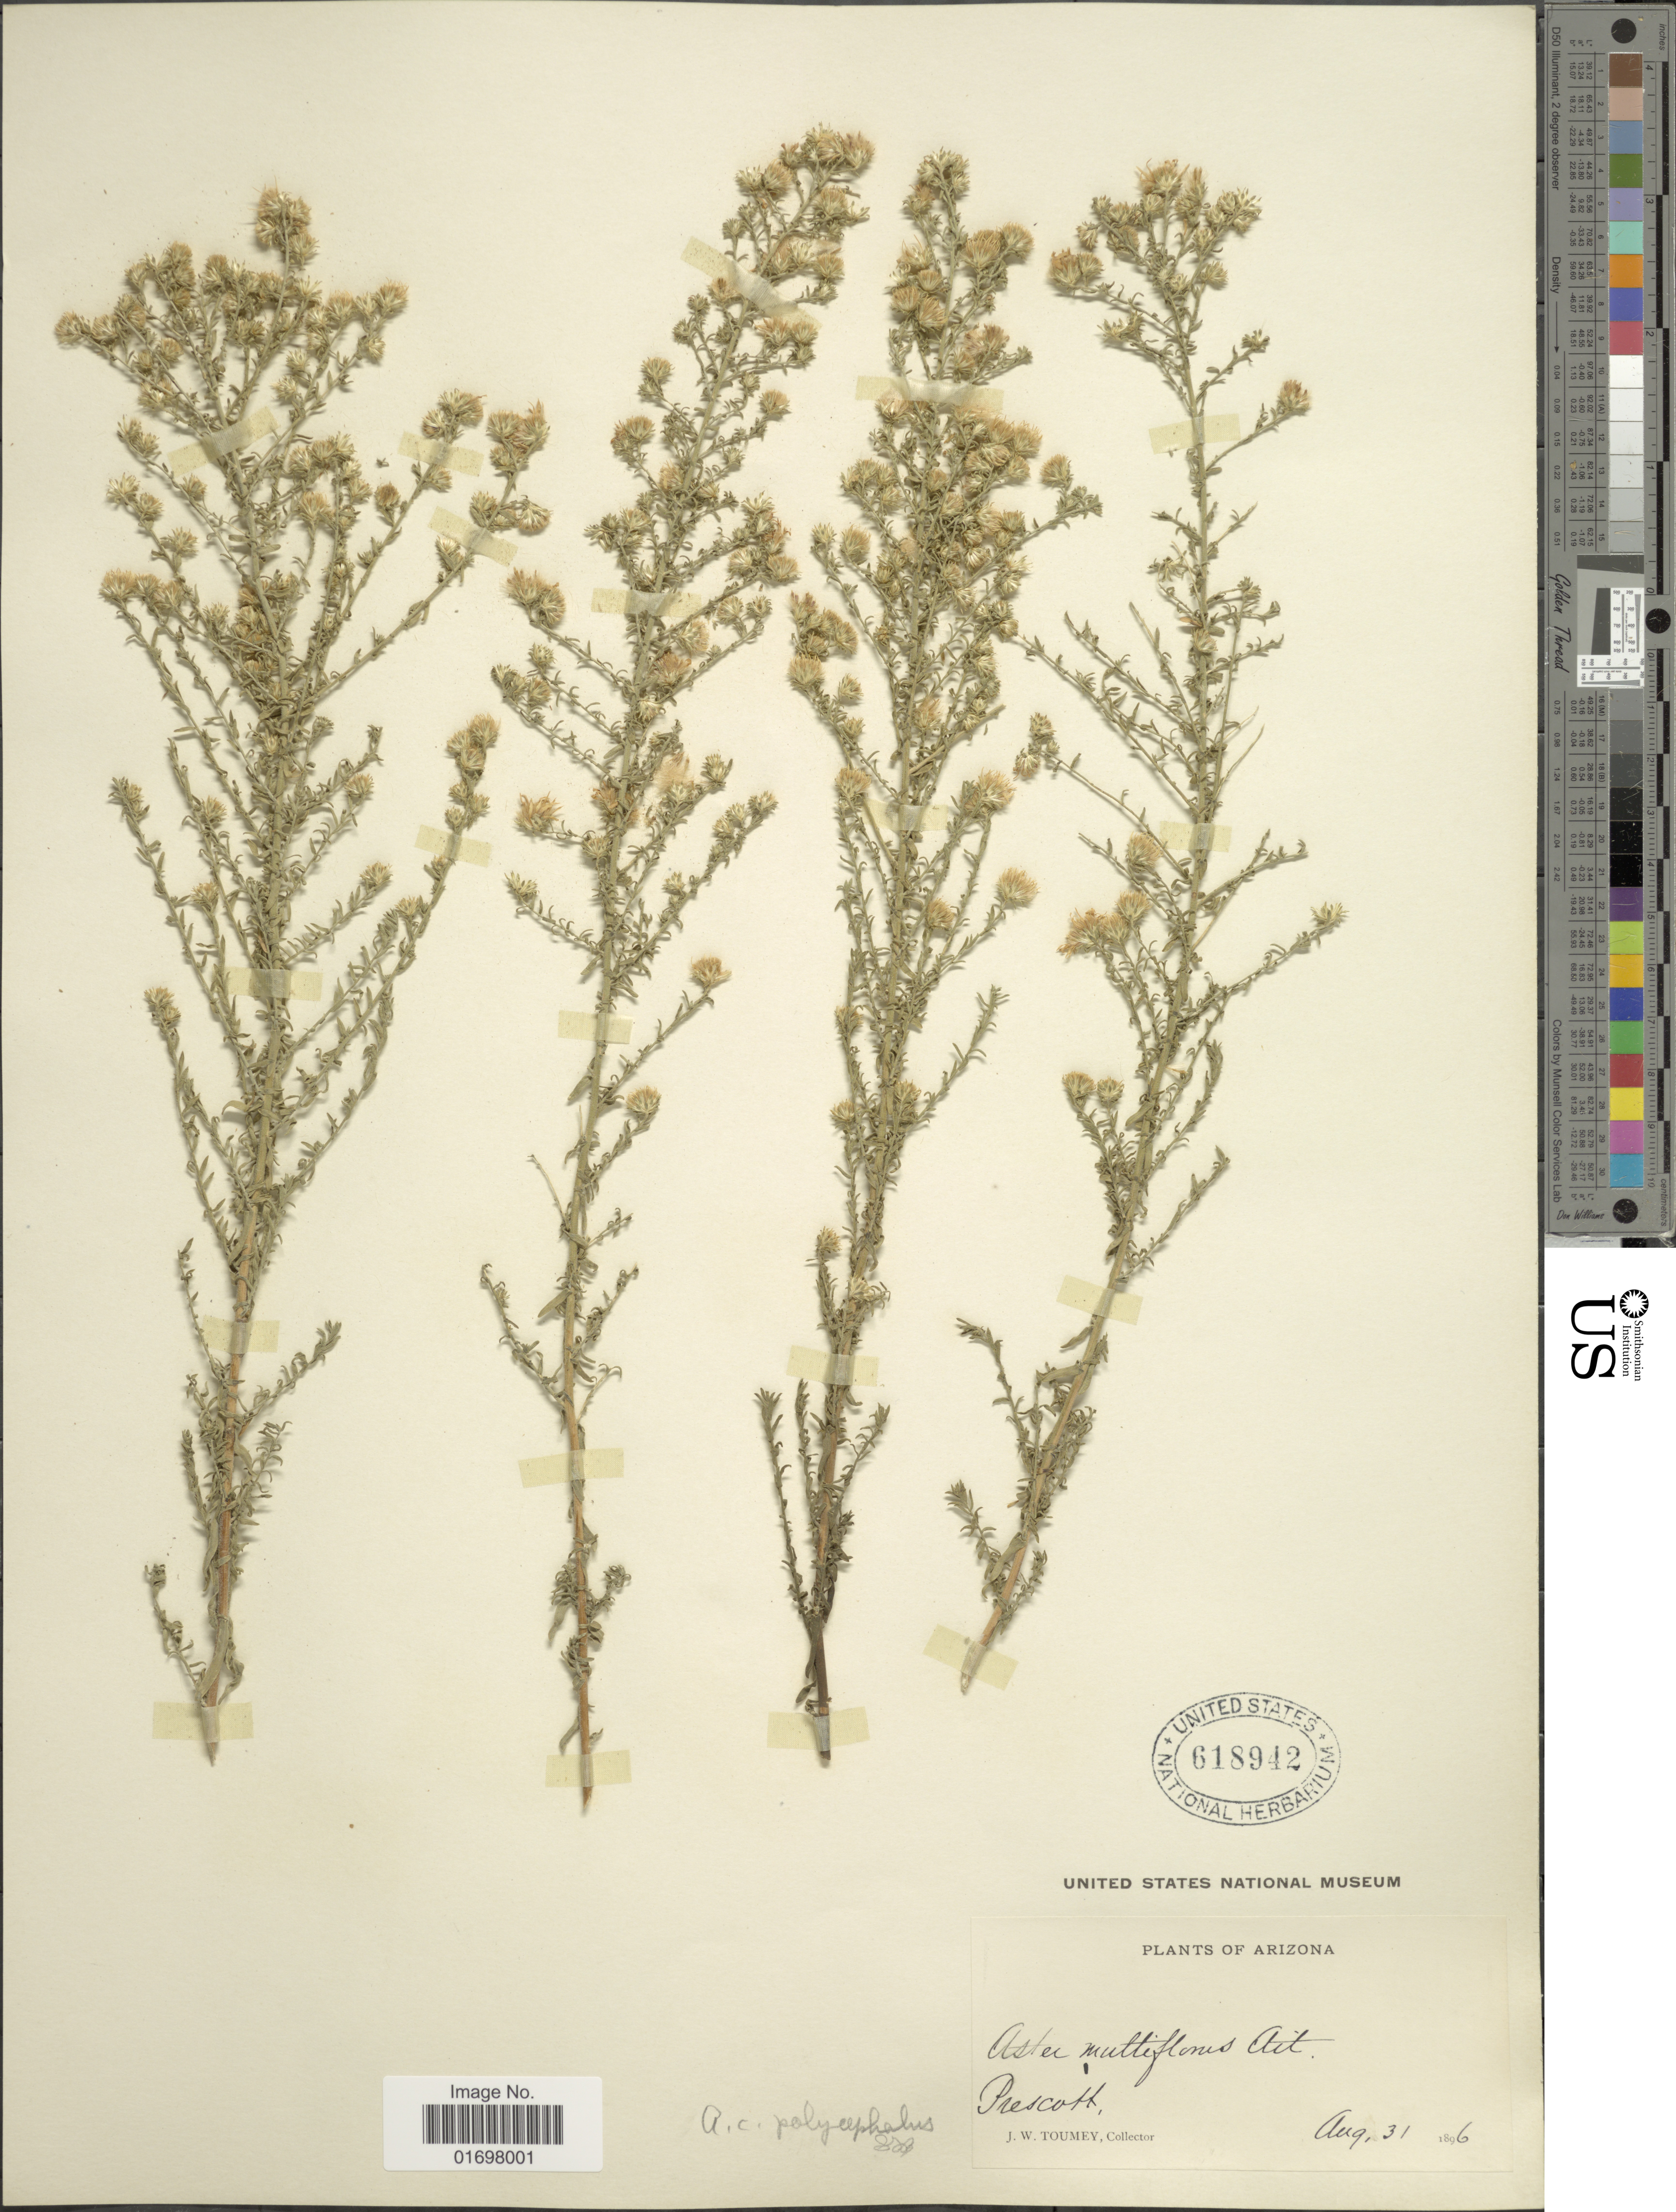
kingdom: Plantae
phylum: Tracheophyta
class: Magnoliopsida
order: Asterales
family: Asteraceae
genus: Symphyotrichum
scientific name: Symphyotrichum falcatum var. commutatum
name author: (Torr. & A. Gray) G.L. Nesom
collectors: J. W. Toumey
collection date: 1896-08-31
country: United States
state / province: Arizona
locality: Arizona, Prescott.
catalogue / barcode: US 618942